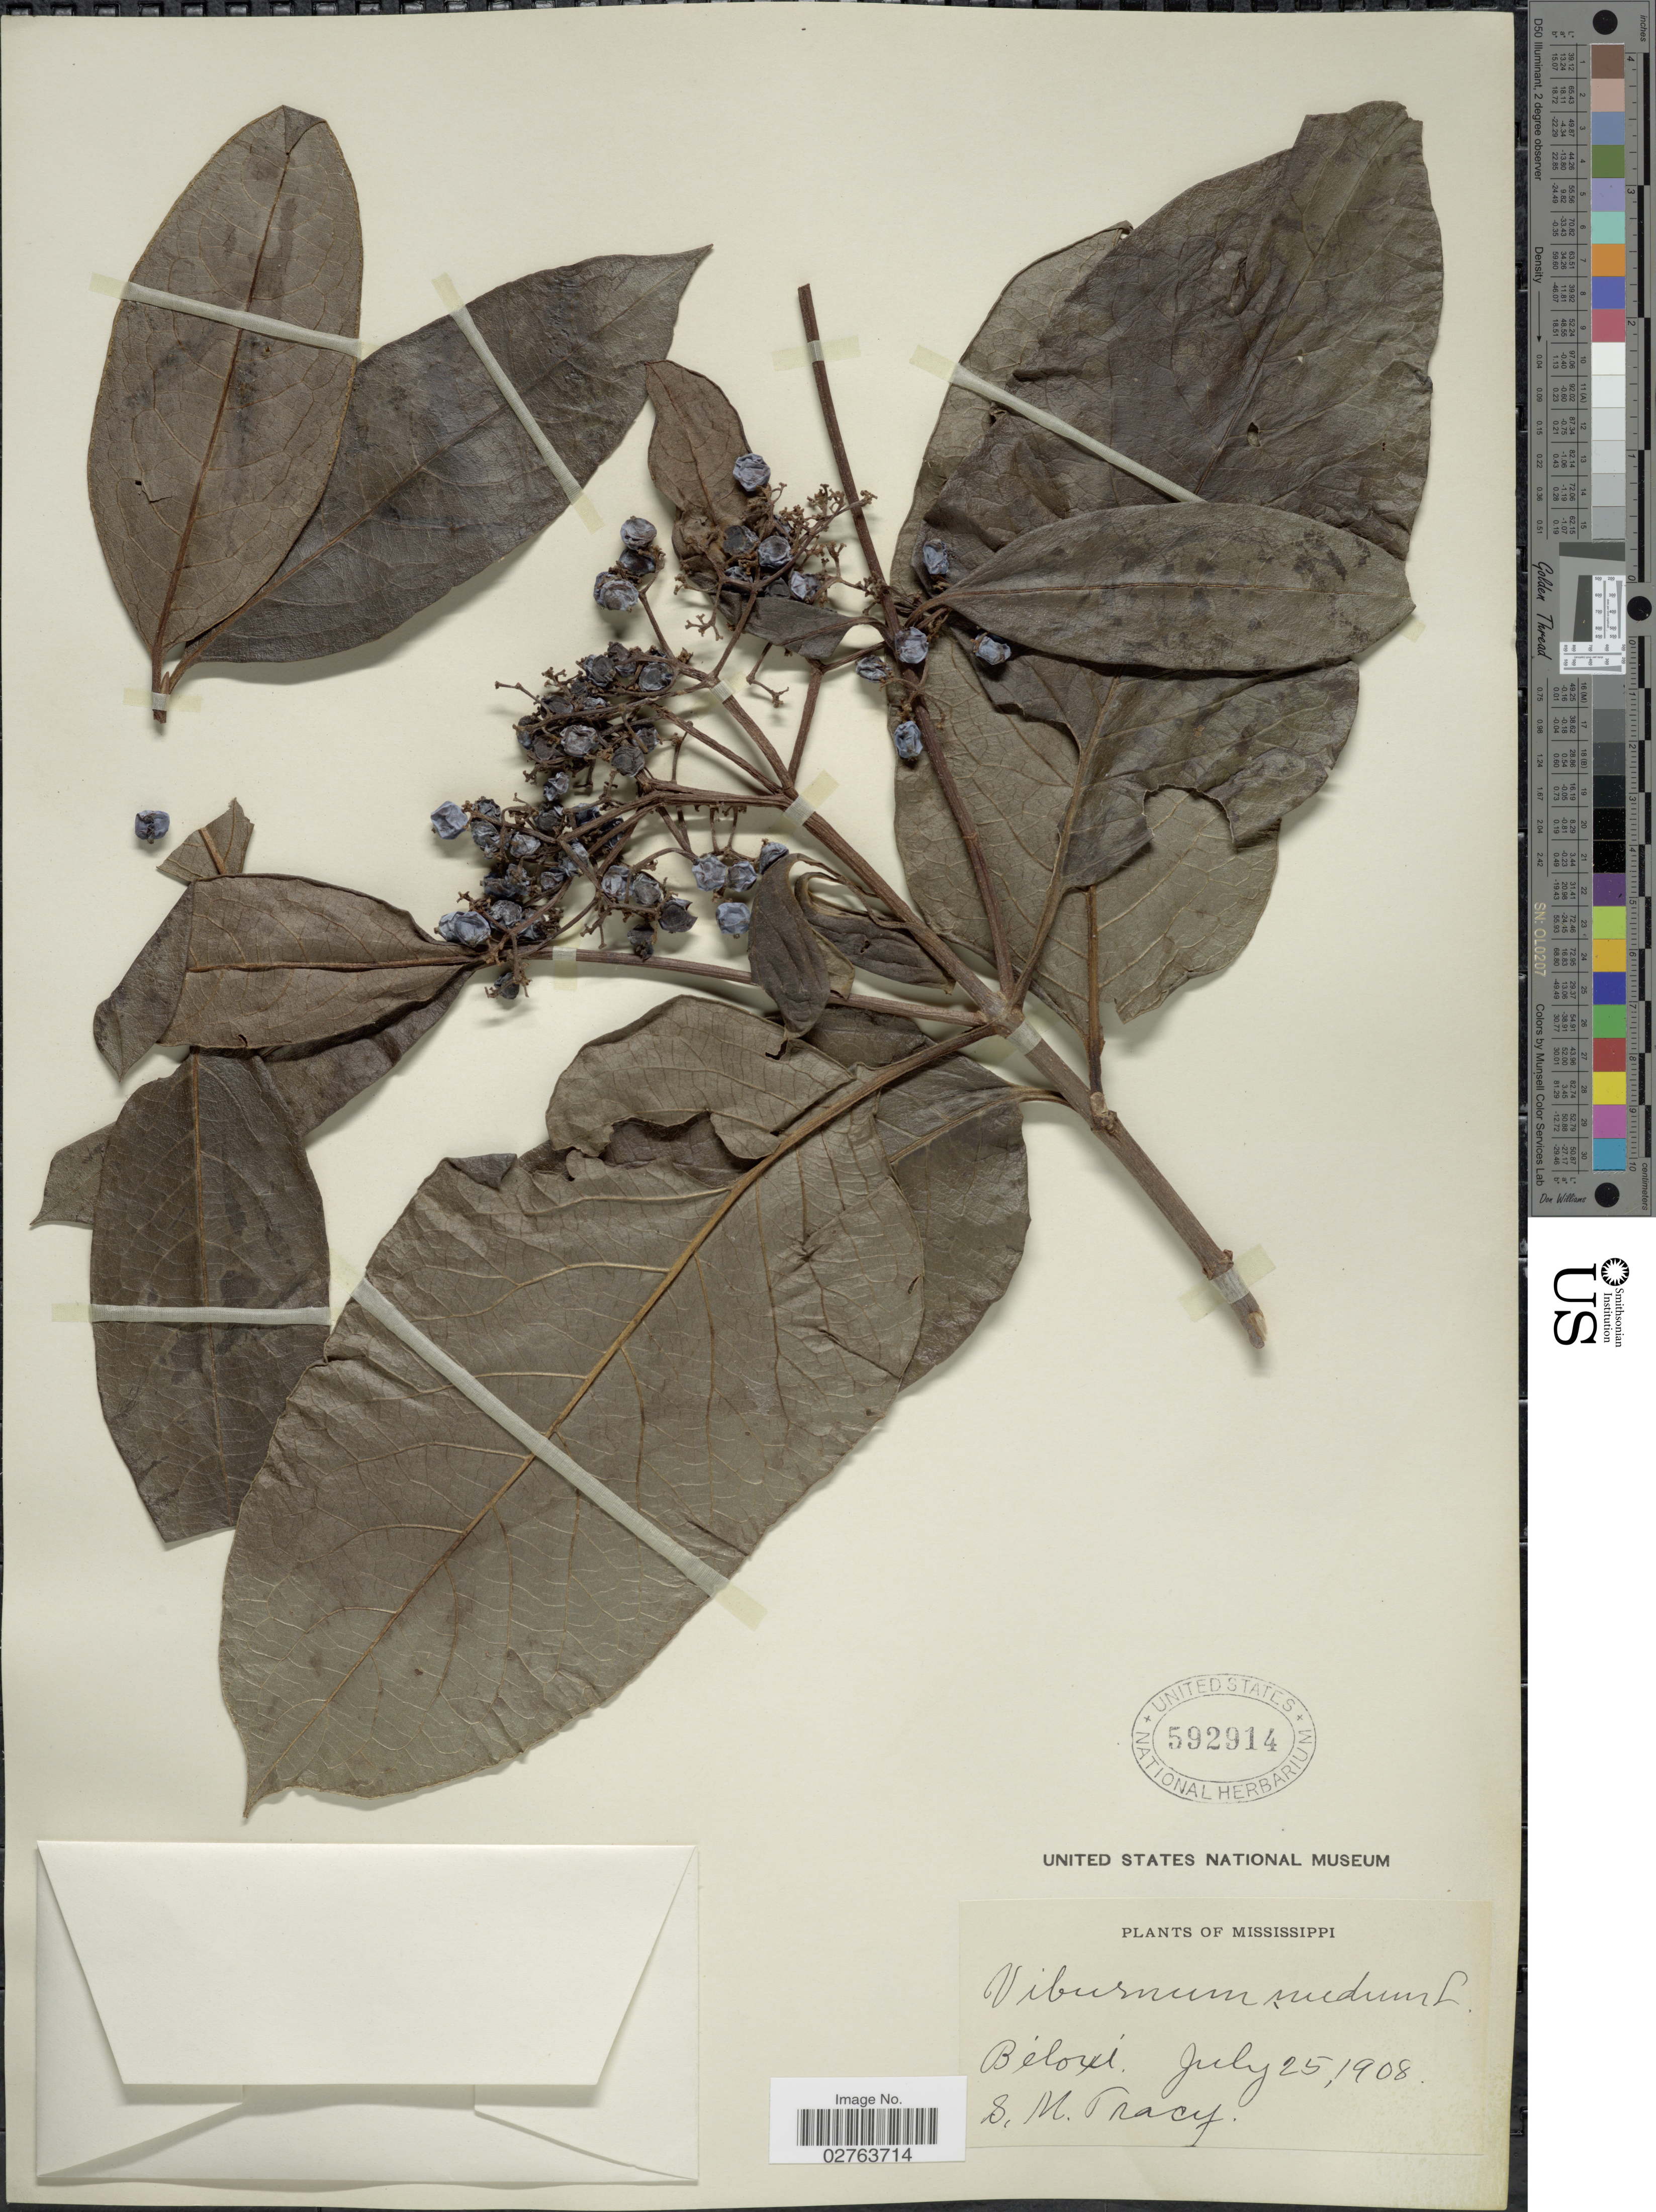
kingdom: Plantae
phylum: Tracheophyta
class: Magnoliopsida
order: Dipsacales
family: Viburnaceae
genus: Viburnum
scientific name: Viburnum nudum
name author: L.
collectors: S. M. Tracy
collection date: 1908-07-25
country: United States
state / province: Mississippi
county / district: Harrison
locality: Biloxi.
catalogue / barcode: US 592914